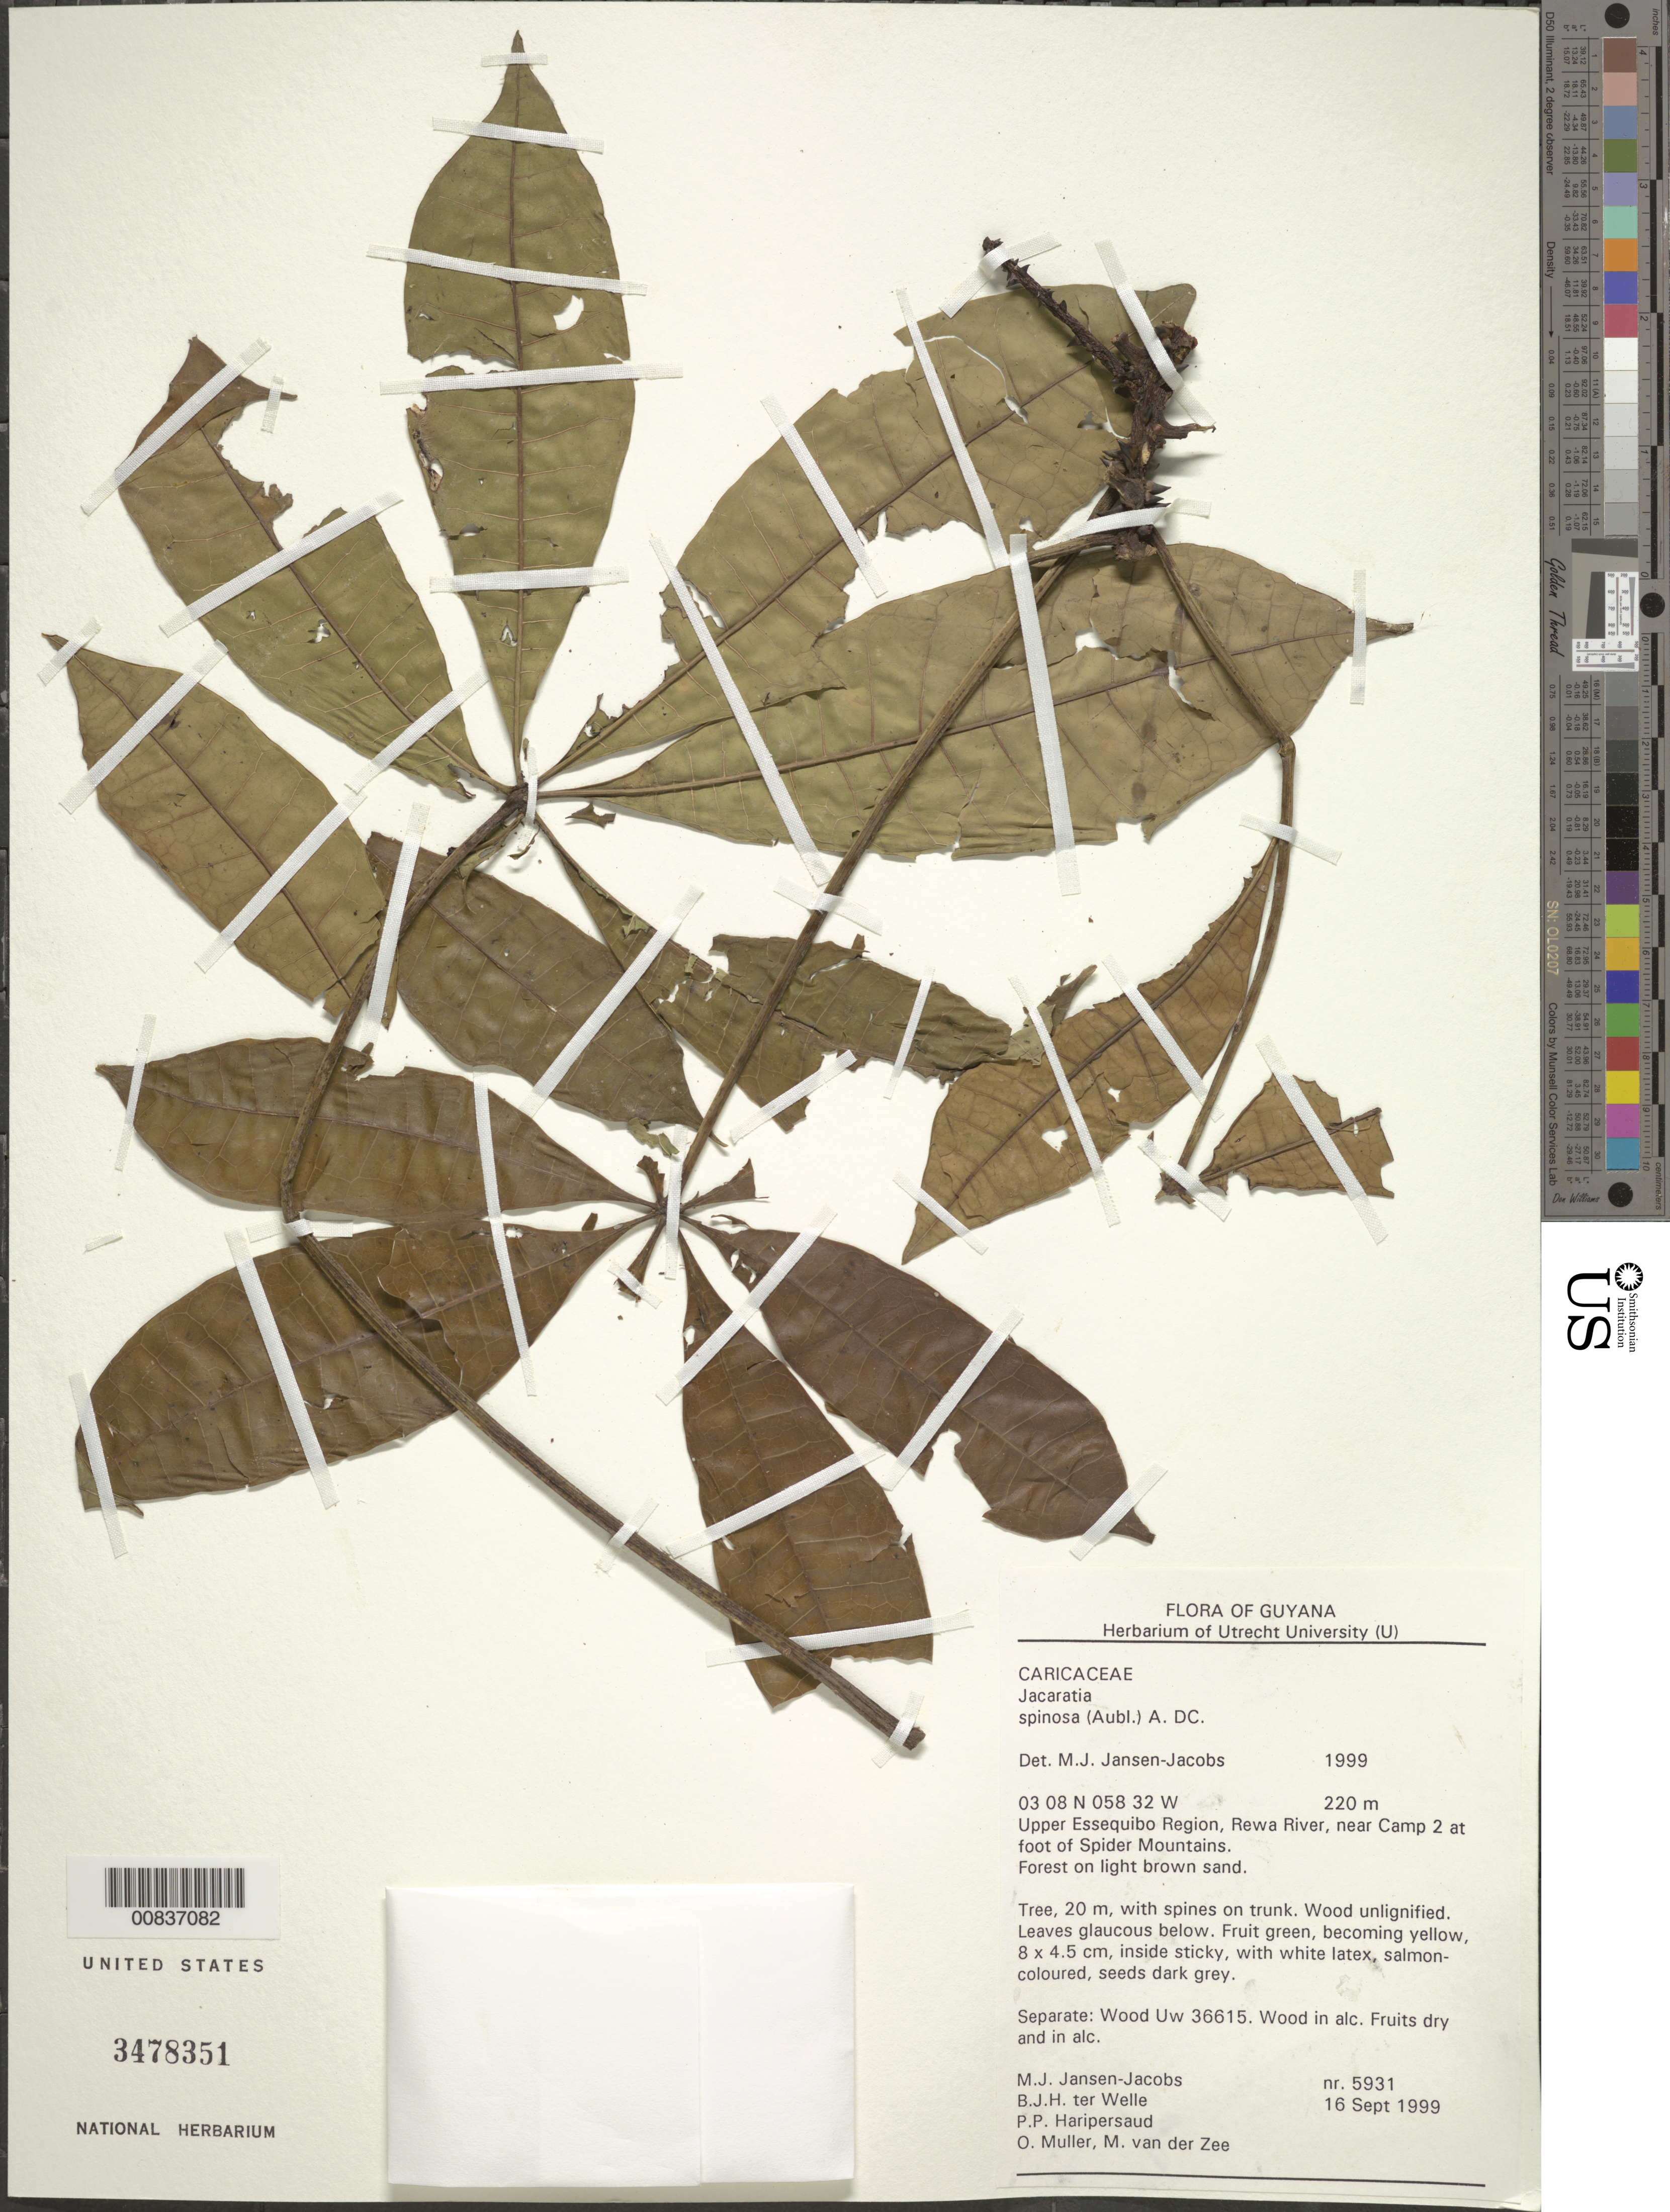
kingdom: Plantae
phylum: Tracheophyta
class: Magnoliopsida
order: Brassicales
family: Caricaceae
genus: Jacaratia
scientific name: Jacaratia spinosa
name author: (Aubl.) A. DC.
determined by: Jansen-Jacobs, M. J., (U), Nationaal Herbarium Nederland, Utrecht University branch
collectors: M. J. Jansen-Jacobs, B. Welle, P. Haripersaud, O. Muller & M. van der Zee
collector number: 5931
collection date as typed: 16-Sep-99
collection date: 1999-09-16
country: Guyana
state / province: U. Takutu-U. Essequibo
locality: Rewa River, at foot of Spider Mts., near camp 2, Upper Essequibo Region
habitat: Forest on light brown sand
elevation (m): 220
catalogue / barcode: US 3478351